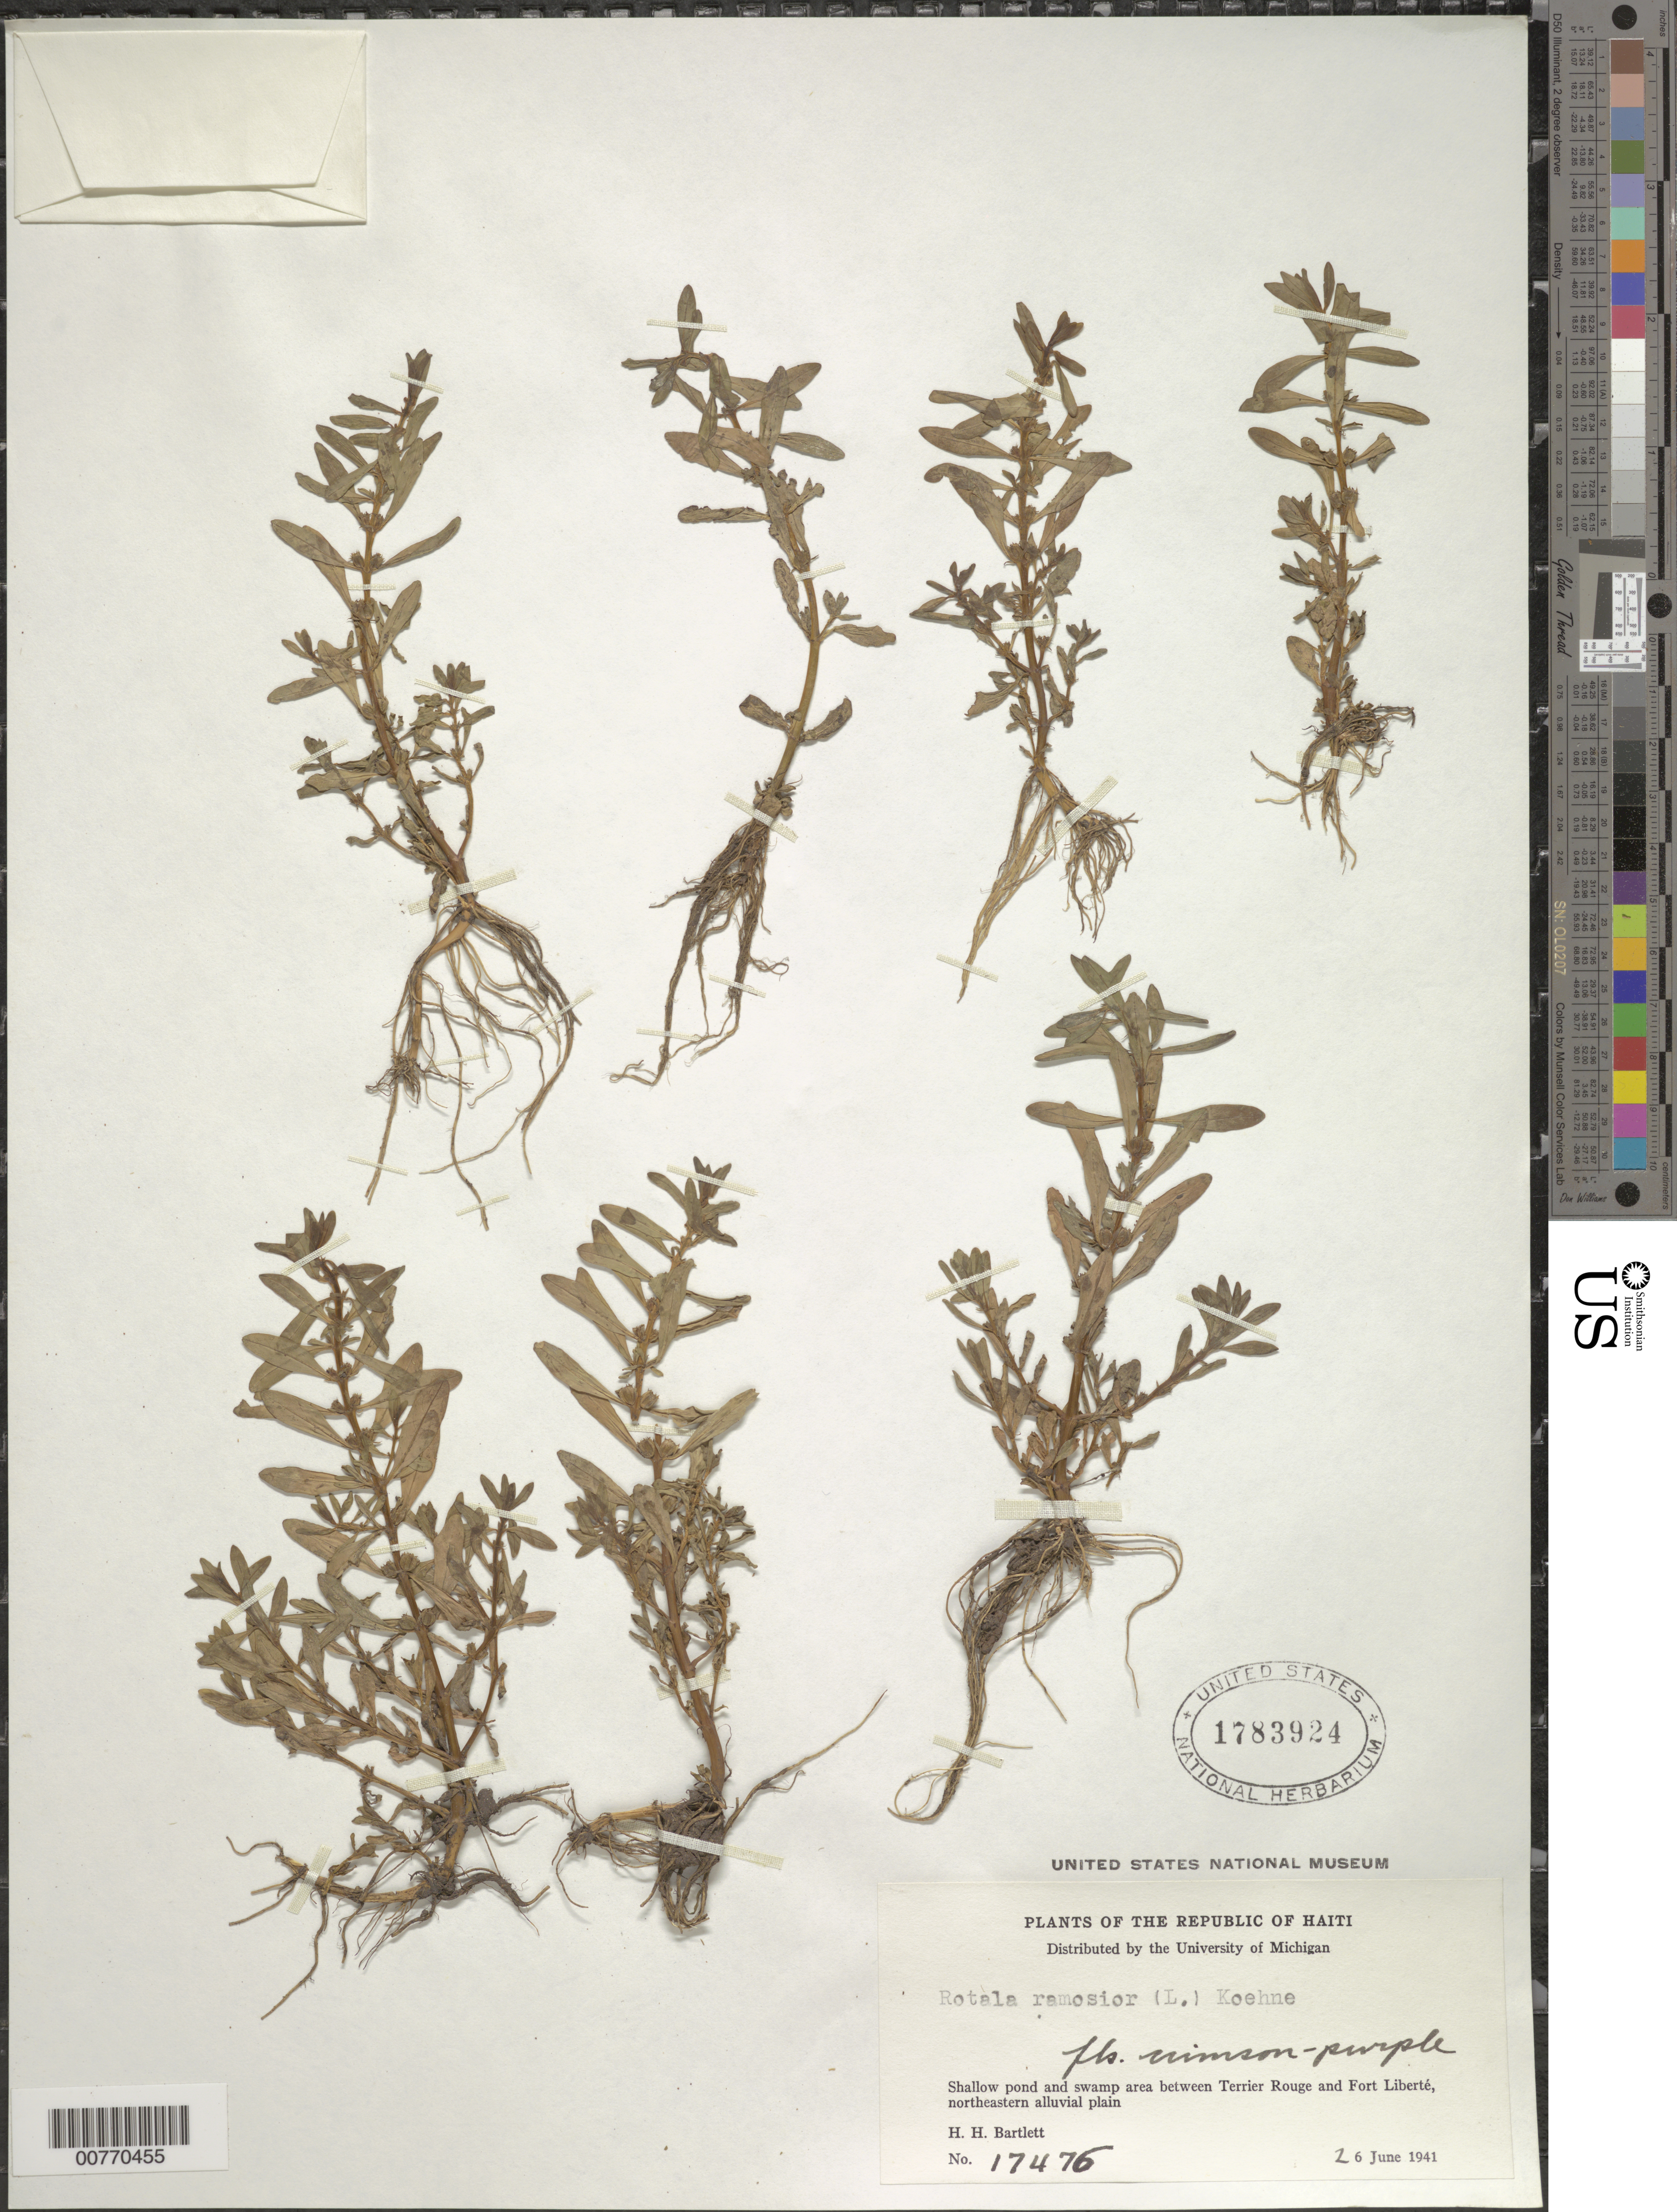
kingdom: Plantae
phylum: Tracheophyta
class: Magnoliopsida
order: Myrtales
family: Lythraceae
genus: Rotala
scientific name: Rotala ramosior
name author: (L.) Koehne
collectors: H. H. Bartlett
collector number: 17476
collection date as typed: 26 Jun 1941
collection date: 1941-06-26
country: Haiti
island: Hispaniola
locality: Between Terrier Rounge and Fort Liberté, northeastern alluvial plain.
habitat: Shallow pond and swamp area.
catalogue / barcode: US 1783924